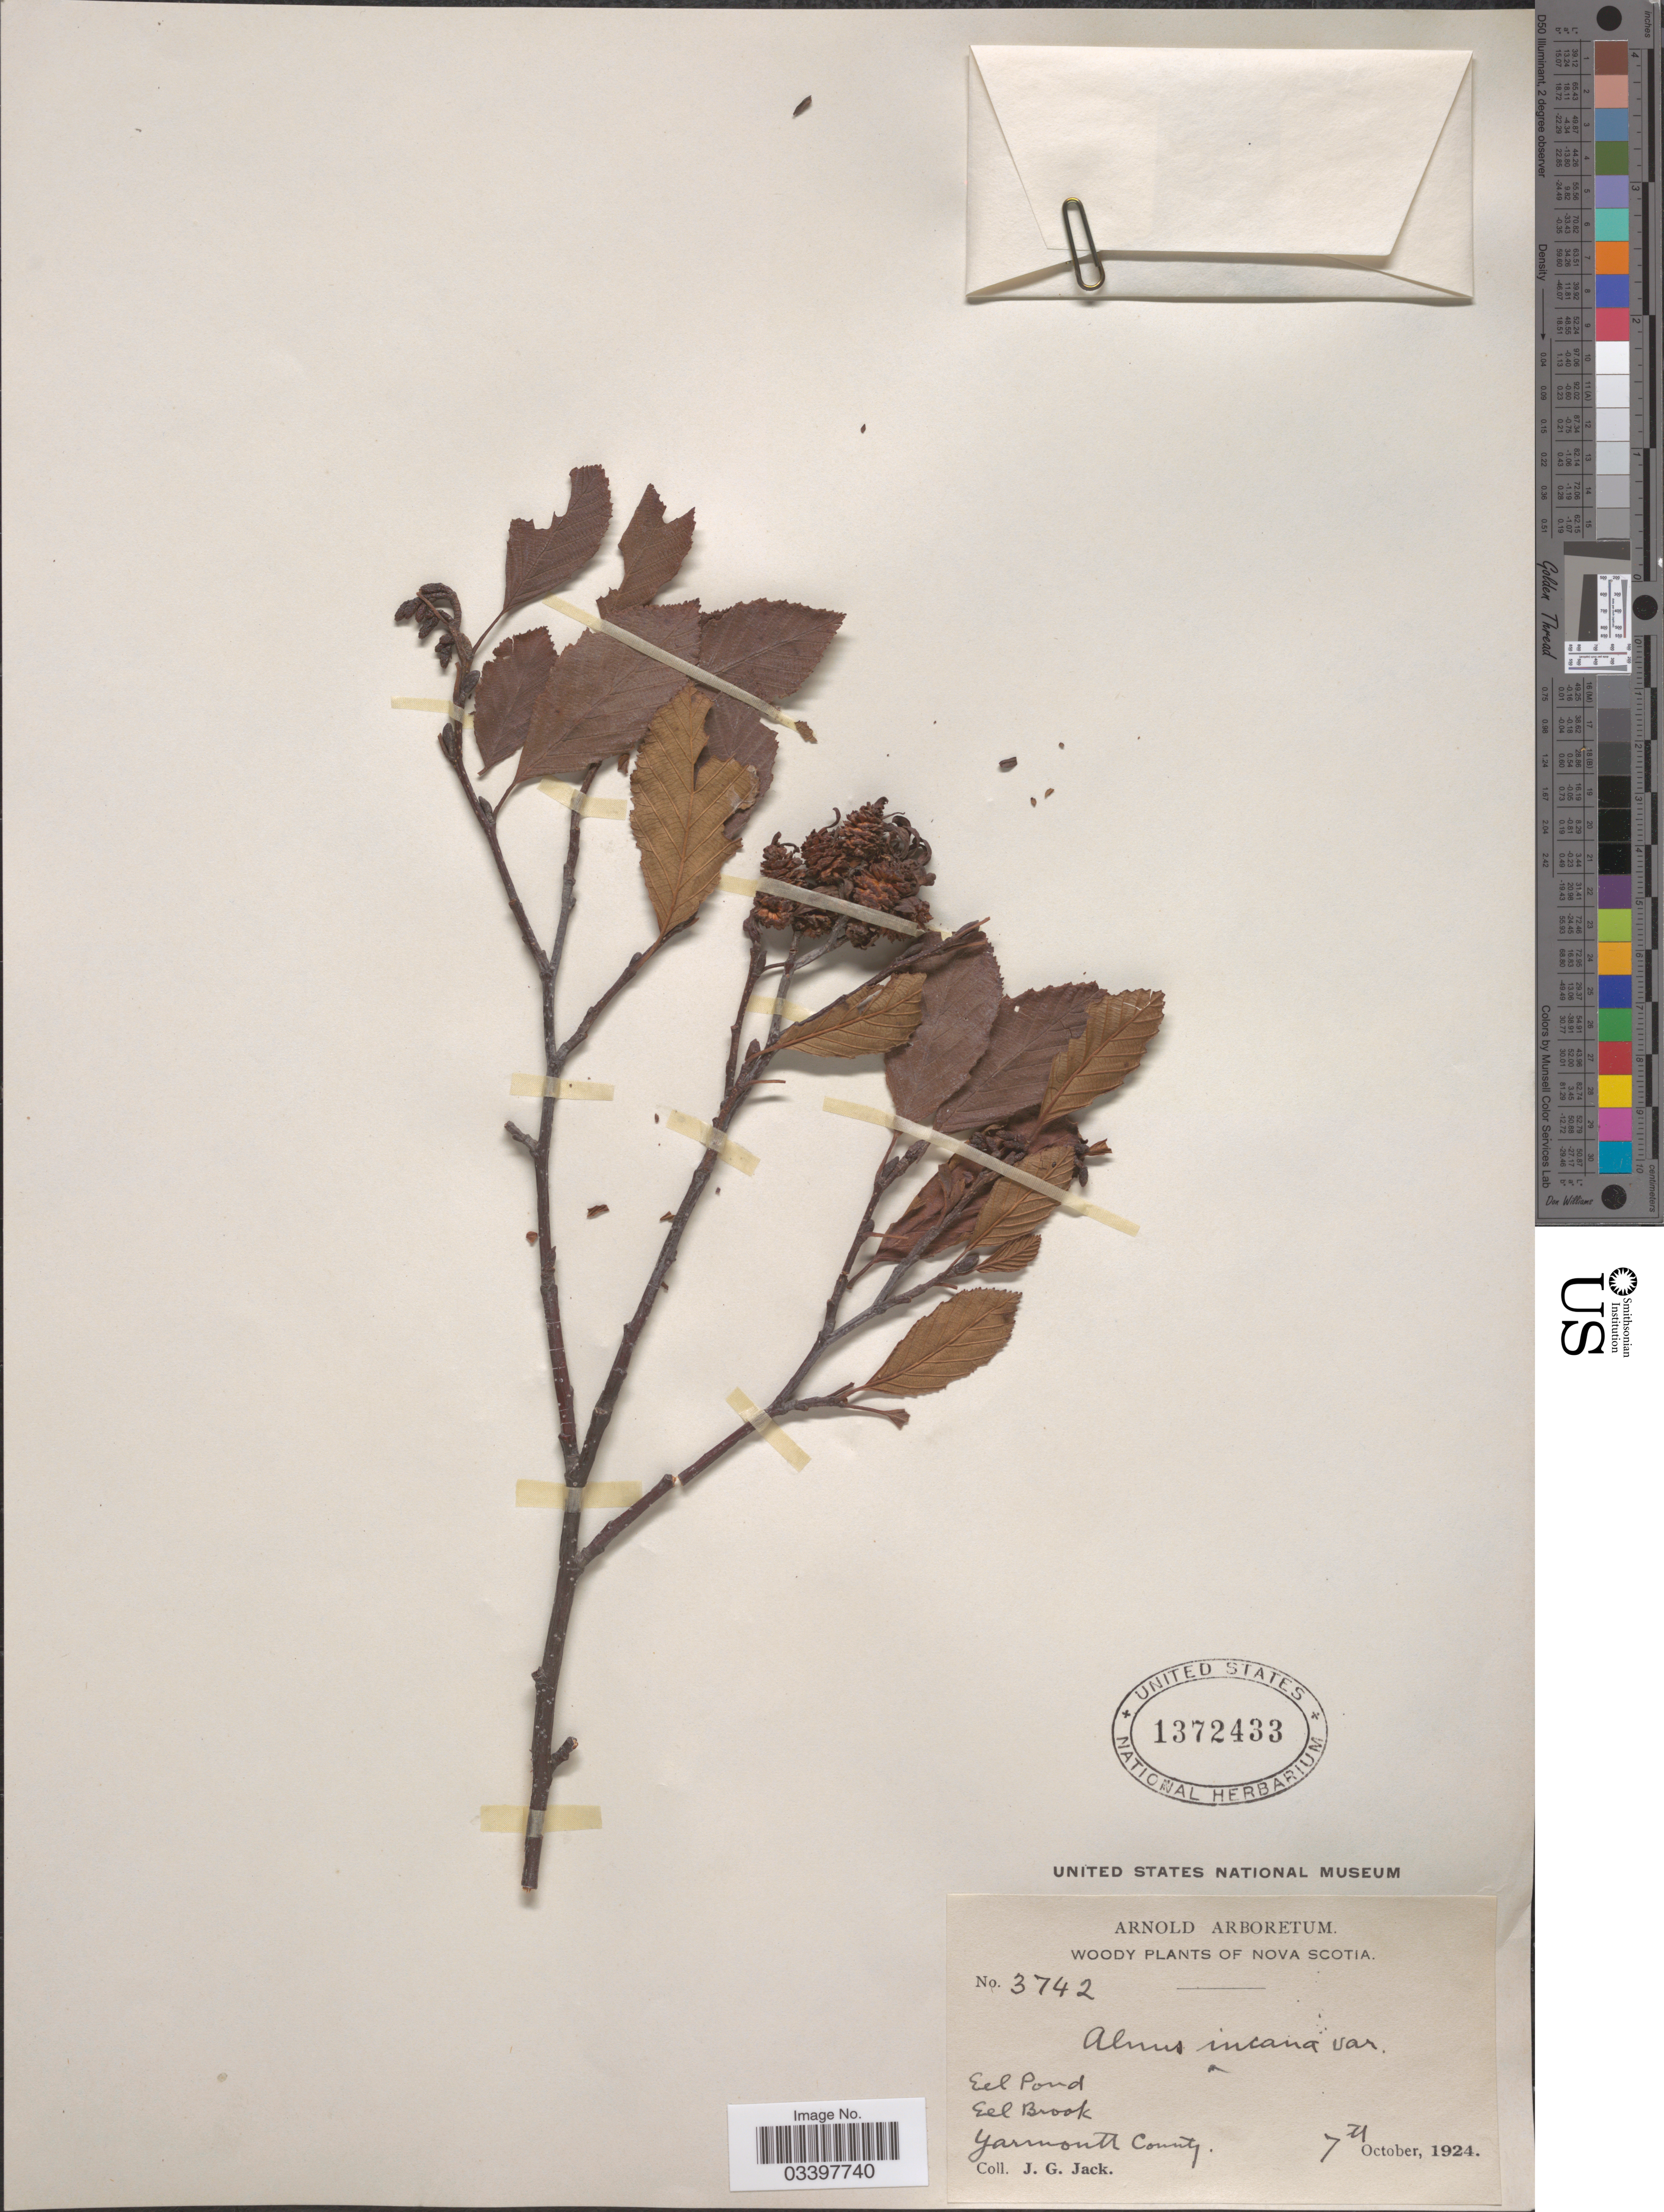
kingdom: Plantae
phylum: Tracheophyta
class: Magnoliopsida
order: Fagales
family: Betulaceae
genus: Alnus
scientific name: Alnus incana subsp. rugosa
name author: (Du Roi) R.T. Clausen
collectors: J. G. Jack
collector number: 3742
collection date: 1924-10-07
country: Canada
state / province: Nova Scotia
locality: Eel Pond, Eel Brook, Yarmouth County.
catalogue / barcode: US 1372433